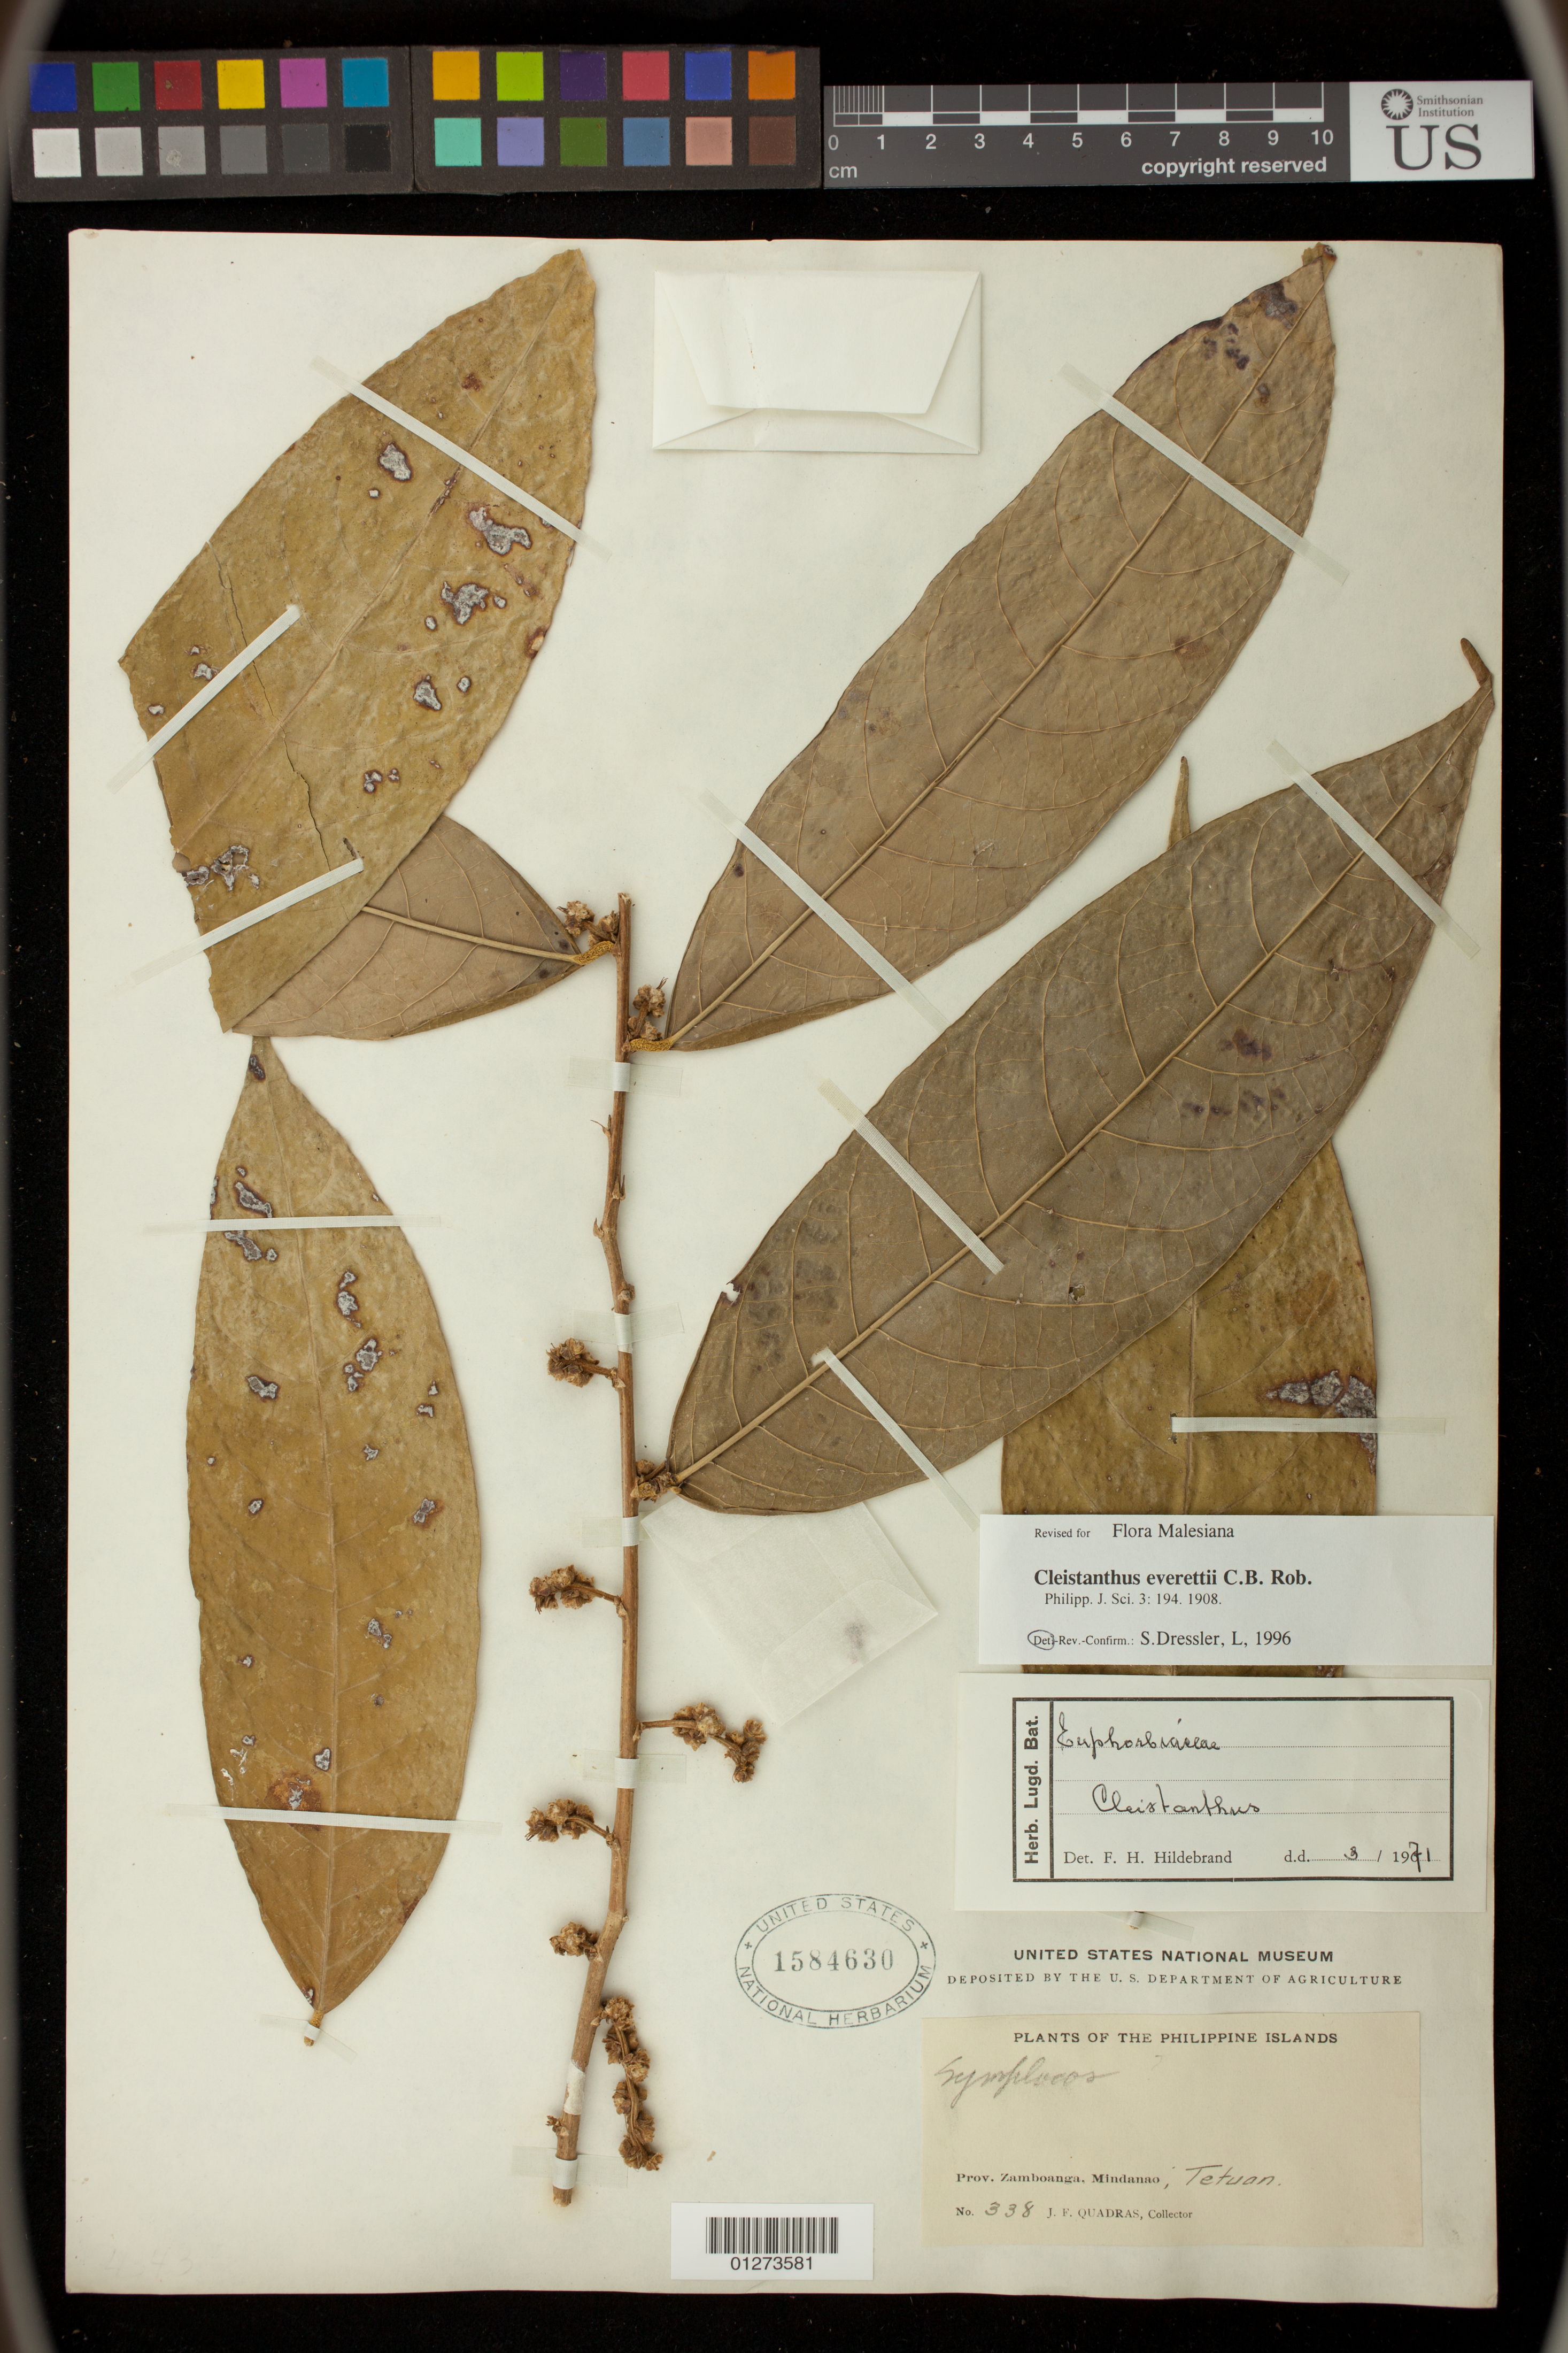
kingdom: Plantae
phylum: Tracheophyta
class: Magnoliopsida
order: Malpighiales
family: Phyllanthaceae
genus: Cleistanthus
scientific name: Cleistanthus everettii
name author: C.B. Rob.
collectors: J. Quadras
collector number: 338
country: Philippines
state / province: Zamboanga Peninsula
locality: Mindanao; Tetuan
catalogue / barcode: US 1584630